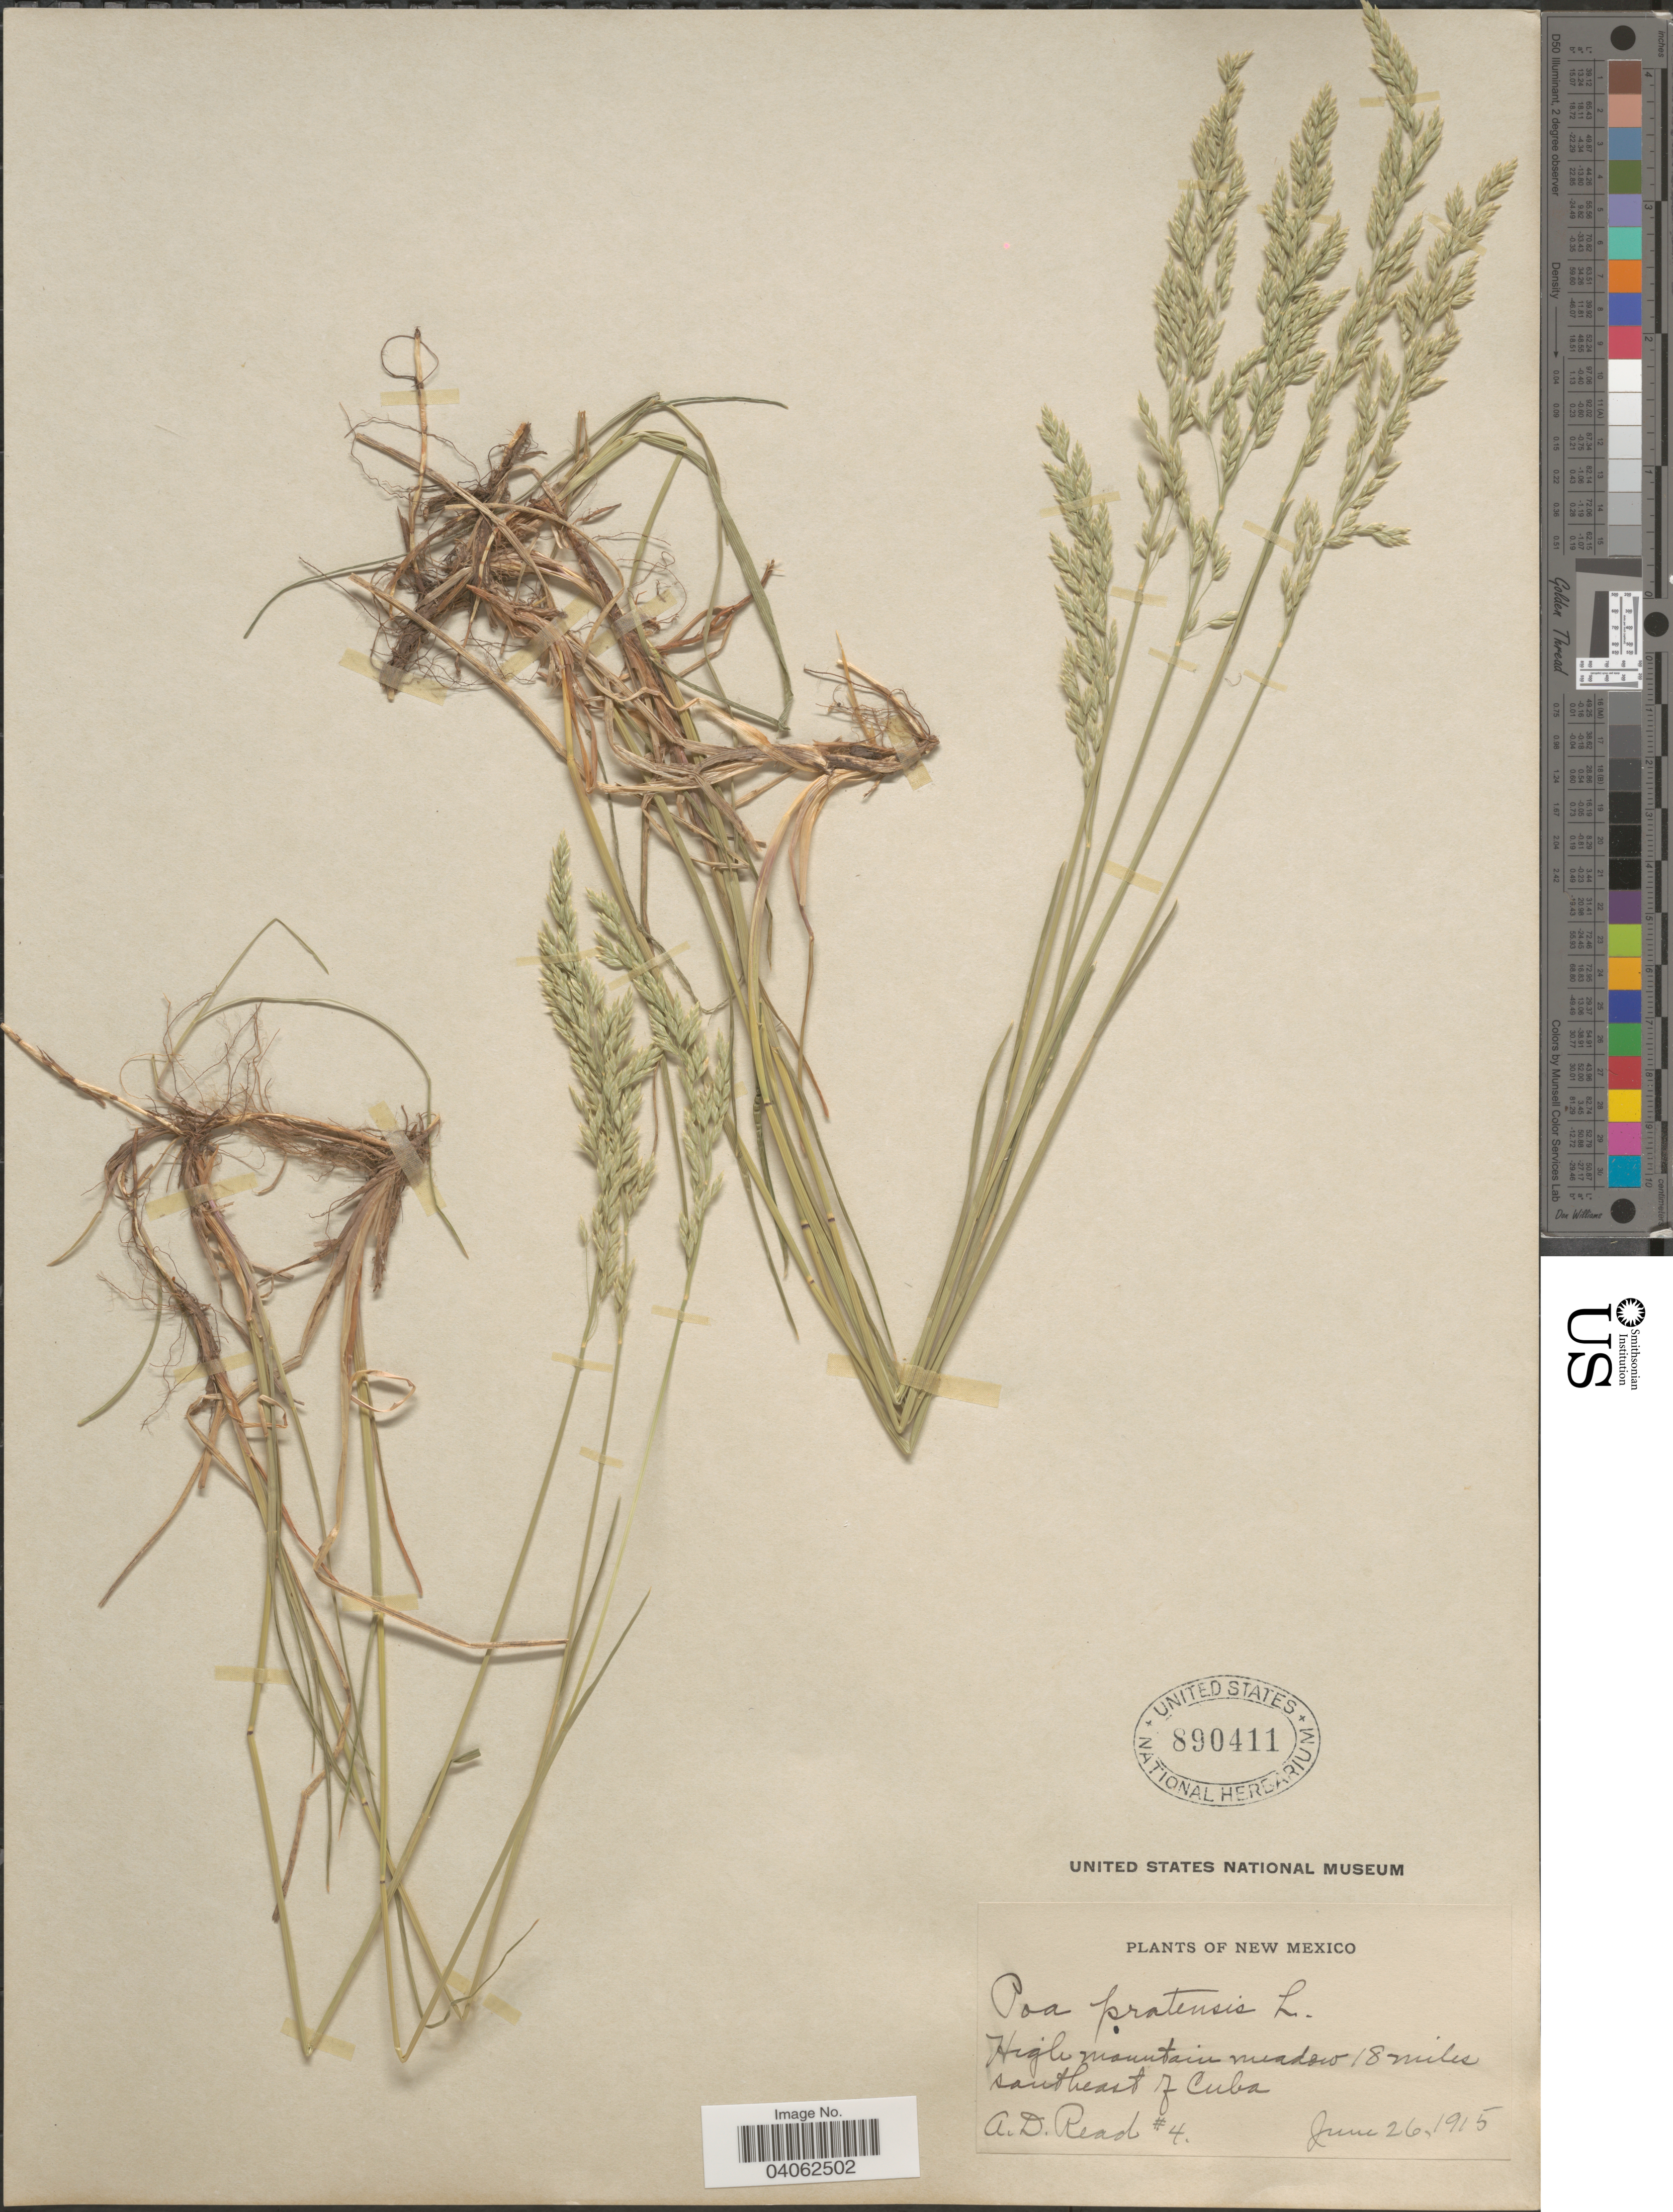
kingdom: Plantae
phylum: Tracheophyta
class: Liliopsida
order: Poales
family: Poaceae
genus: Poa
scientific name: Poa pratensis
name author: L.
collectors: A. D. Read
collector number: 4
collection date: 1915-06-26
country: United States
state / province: New Mexico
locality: High mountain meadow 18 miles southeast of Cuba.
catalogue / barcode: US 890411